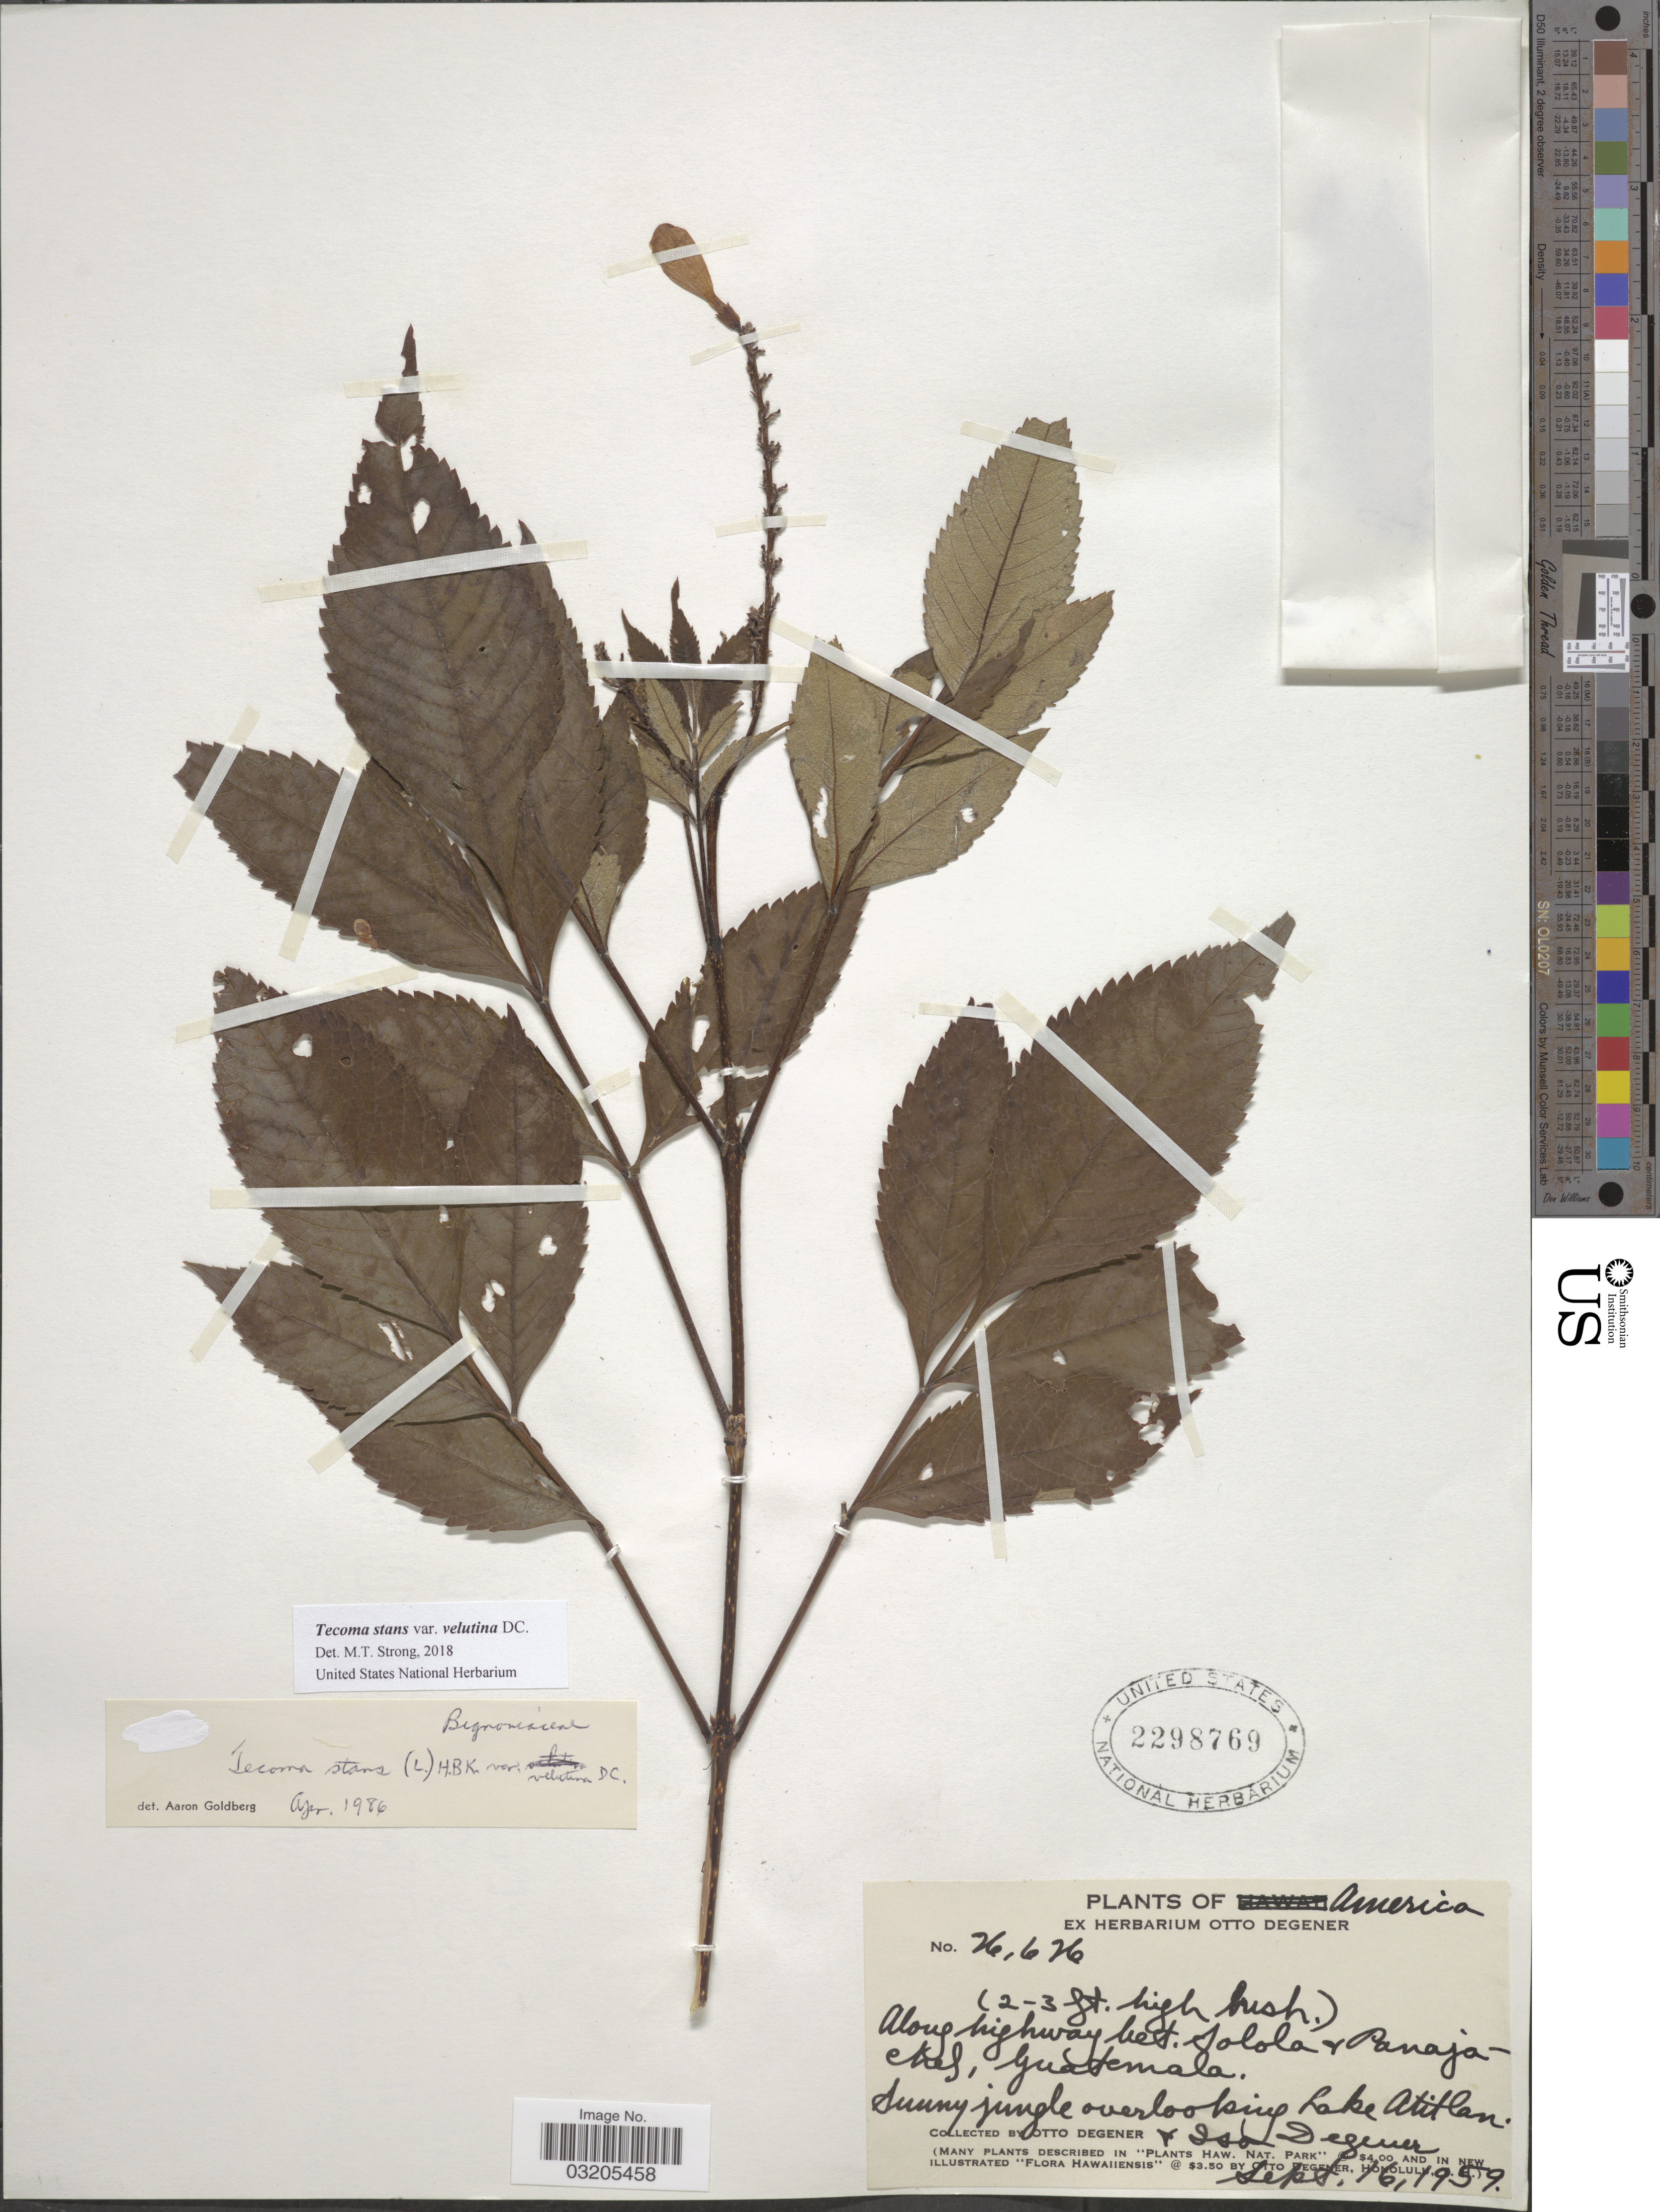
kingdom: Plantae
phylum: Tracheophyta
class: Magnoliopsida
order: Lamiales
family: Bignoniaceae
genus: Tecoma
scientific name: Tecoma stans var. velutina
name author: DC.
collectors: O. Degener & I. Degener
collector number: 26626*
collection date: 1959-09-16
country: Guatemala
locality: Along highway bet. Jolola y Panaja-chel. Sunny jungle overlooking Lake Atitlan.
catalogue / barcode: US 2298769